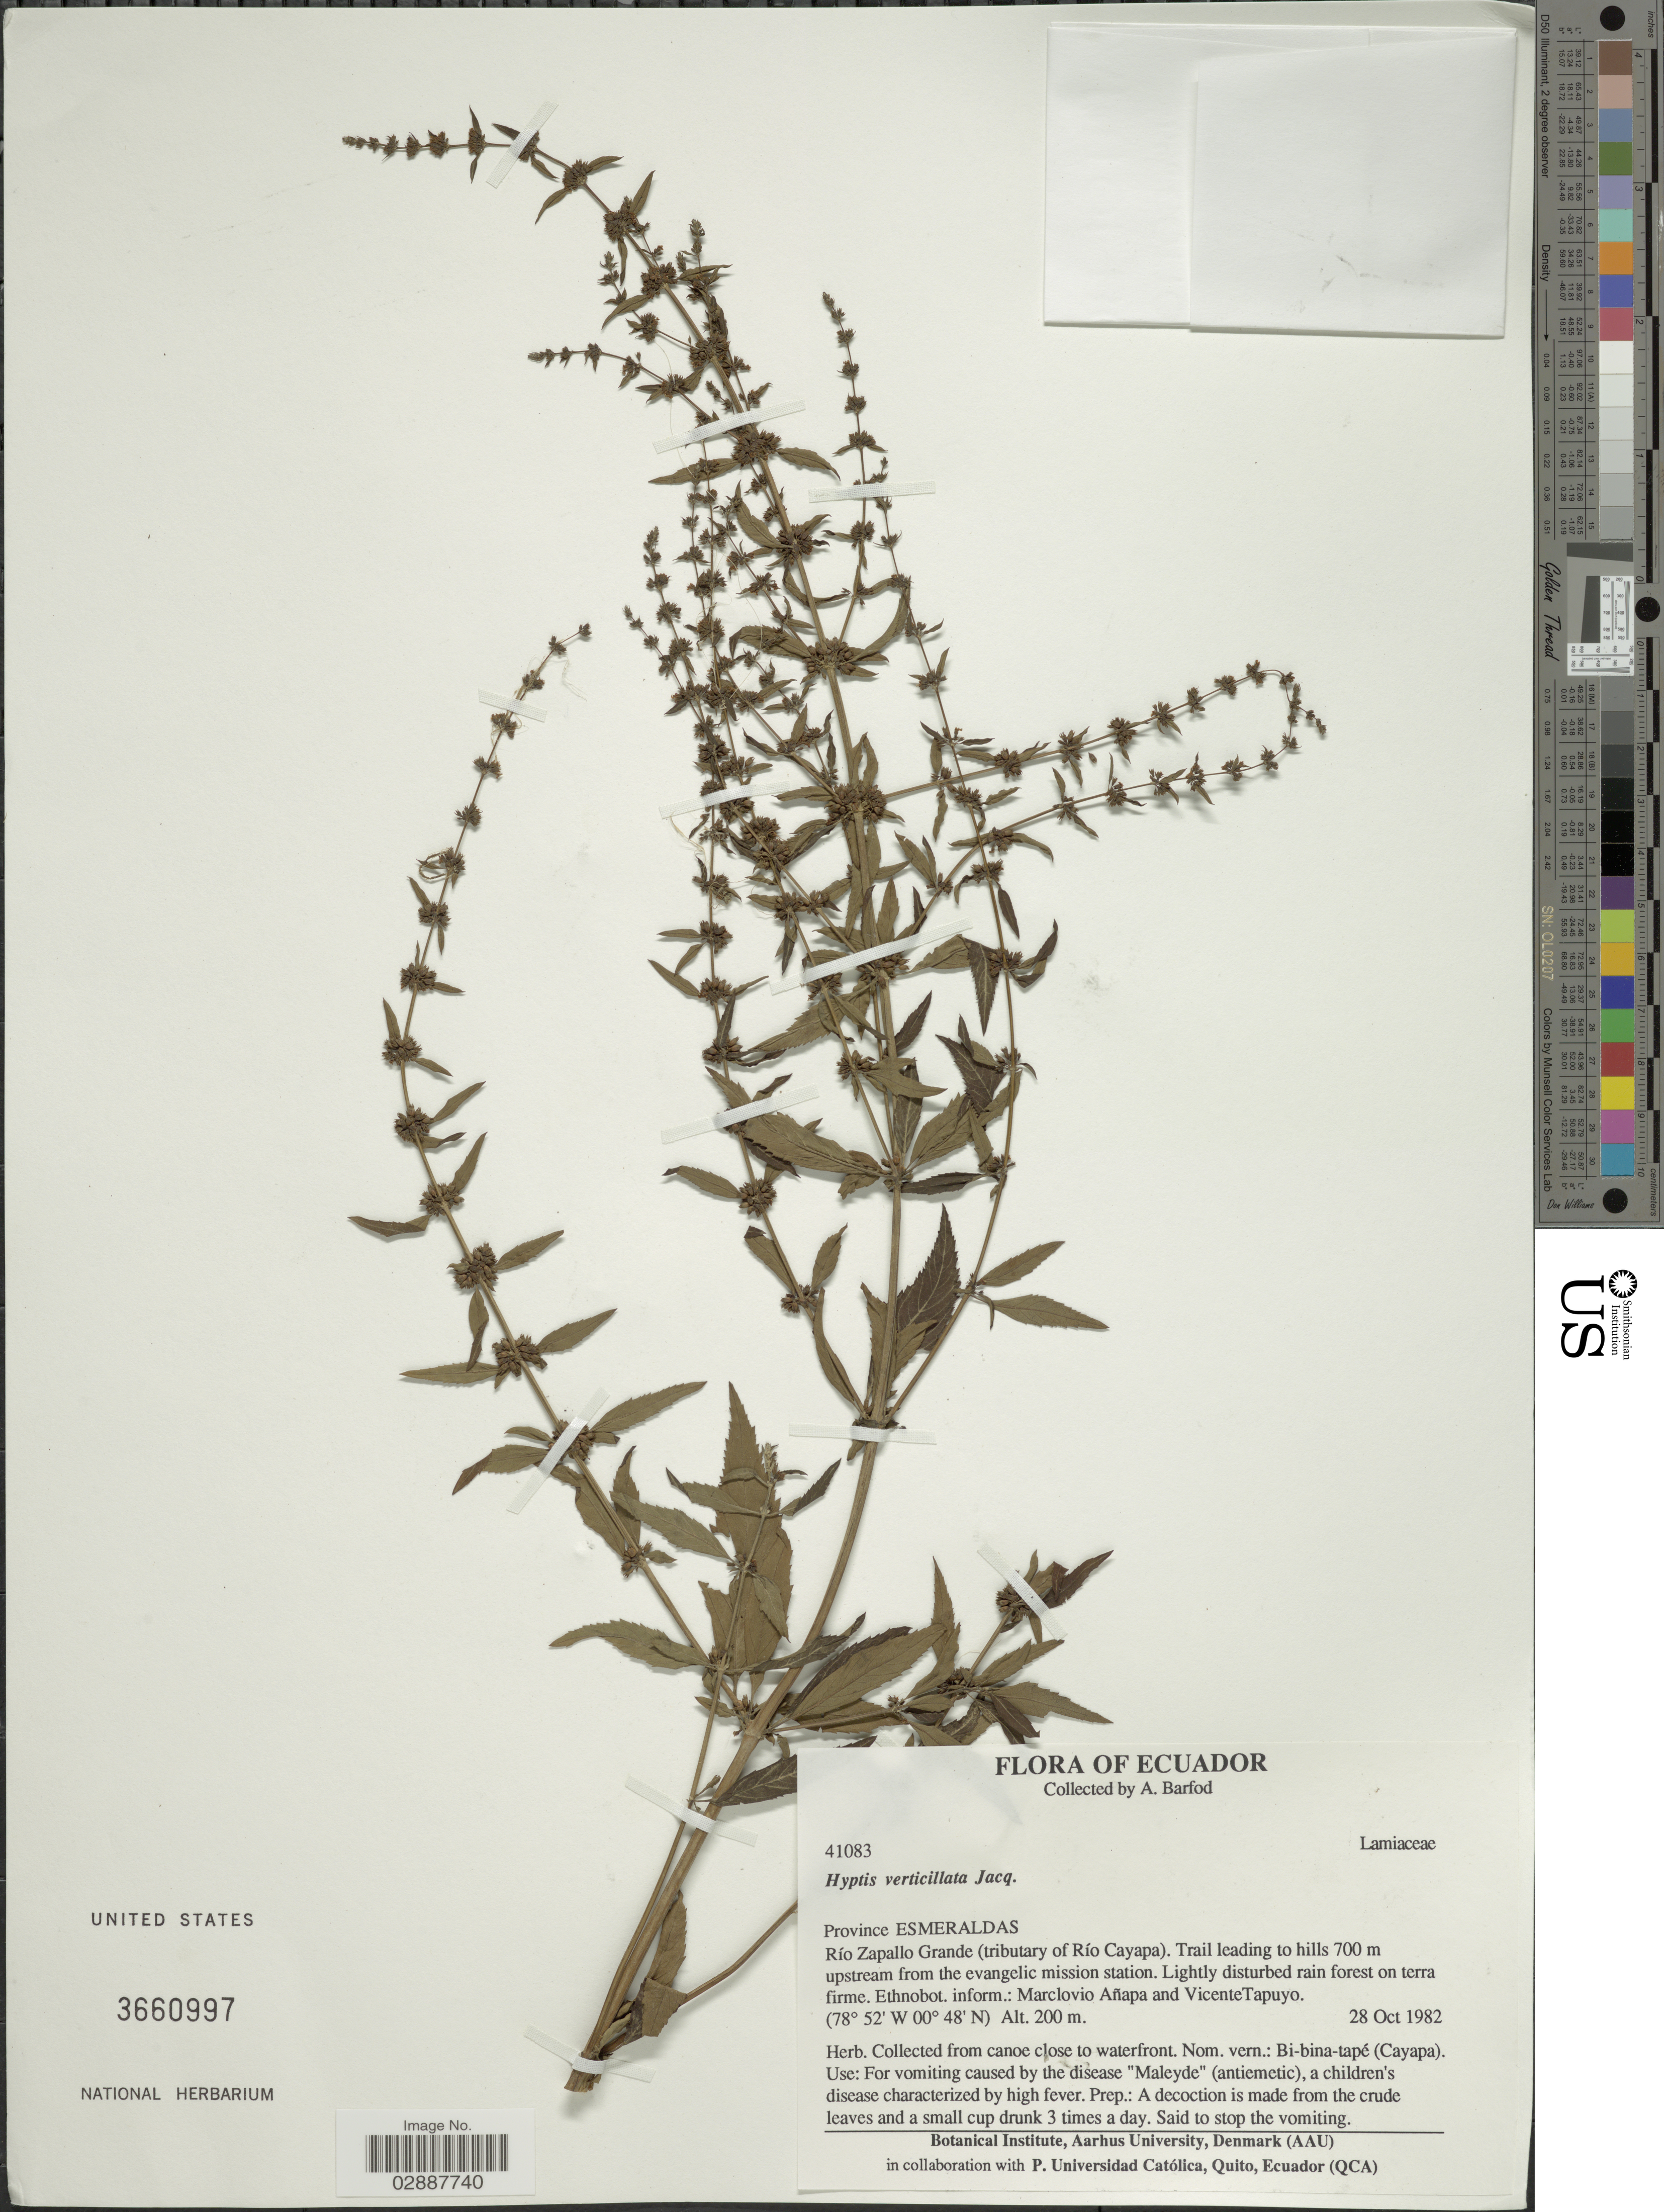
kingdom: Plantae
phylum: Tracheophyta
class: Magnoliopsida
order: Lamiales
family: Lamiaceae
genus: Condea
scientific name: Condea verticillata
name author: (Jacq.) Harley & J.F.B. Pastore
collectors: A. Barfod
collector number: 41083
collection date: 1982-10-28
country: Ecuador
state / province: Esmeraldas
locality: Río Zapallo Grande (tributary of Río Cayapa). Trail leading to hills 700 m upstream from the evangelic mission station. Lightly disturbed rain forest on terra firme.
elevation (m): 200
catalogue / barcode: US 3660997